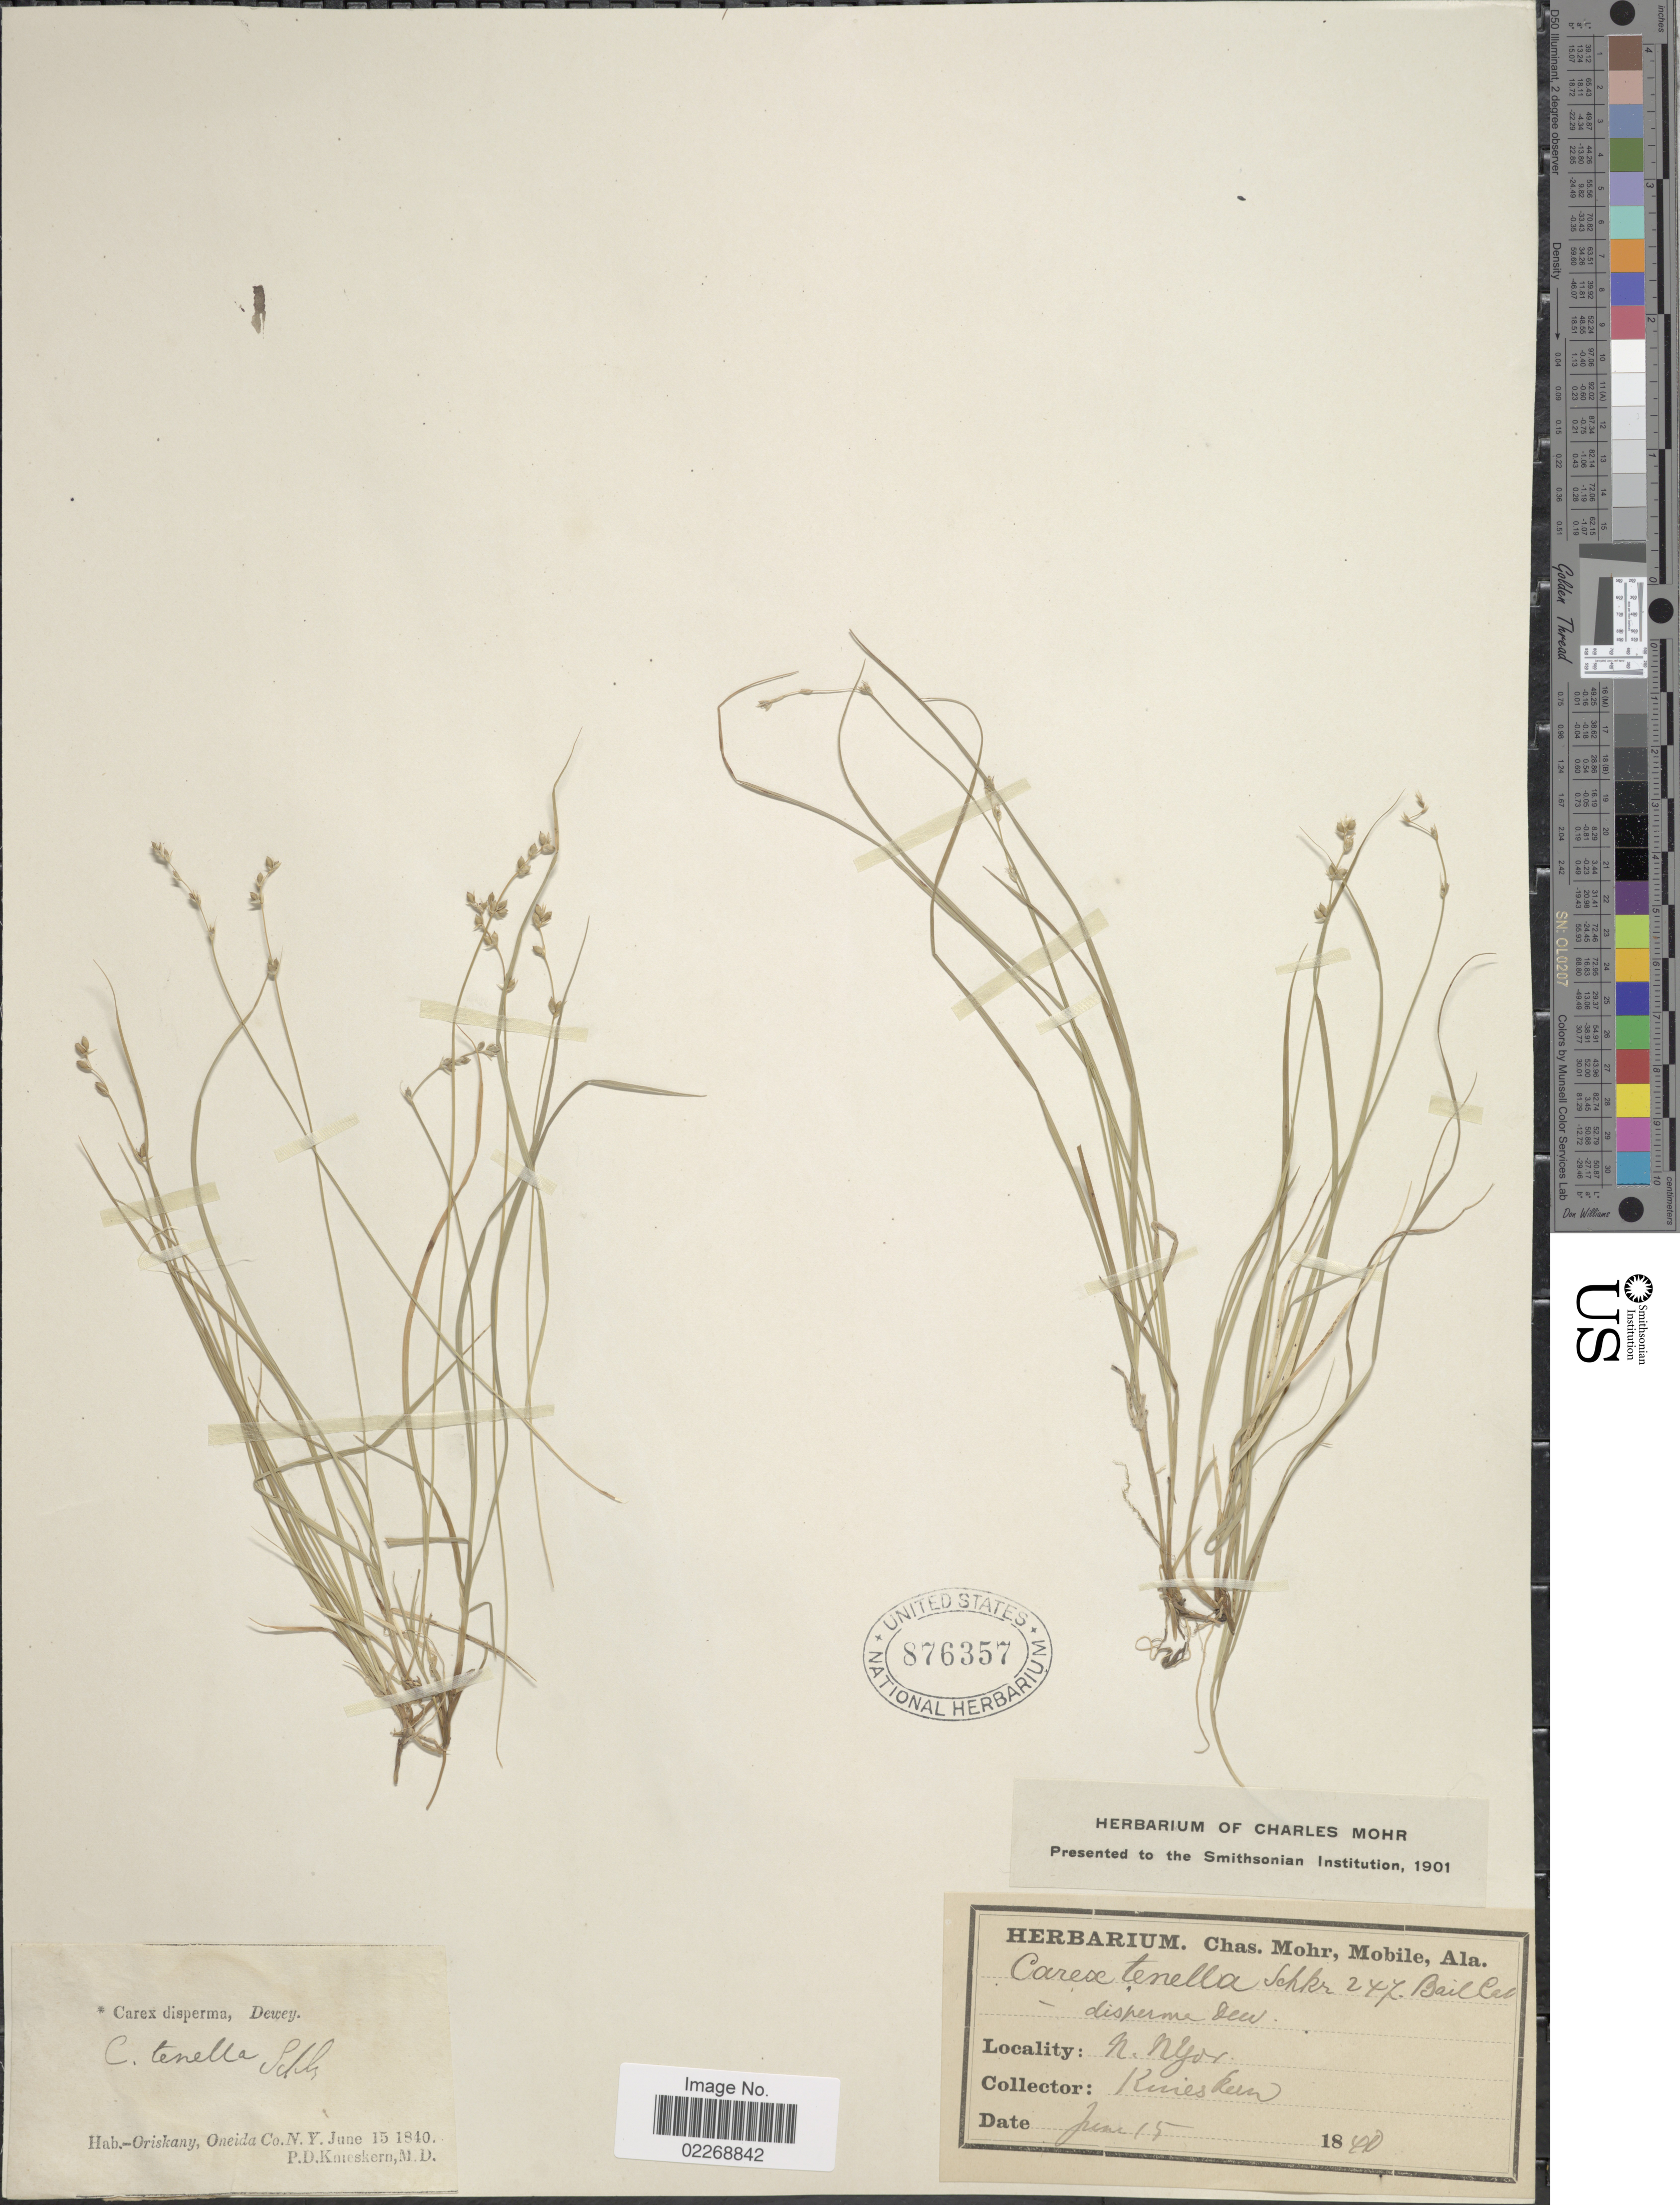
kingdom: Plantae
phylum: Tracheophyta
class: Liliopsida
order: Poales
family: Cyperaceae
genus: Carex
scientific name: Carex disperma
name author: Dewey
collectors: P. D. Knieskern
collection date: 1840-06-15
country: United States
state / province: New York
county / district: Oneida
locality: N. Nyor. Oriskany, Oneida Co.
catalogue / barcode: US 876357